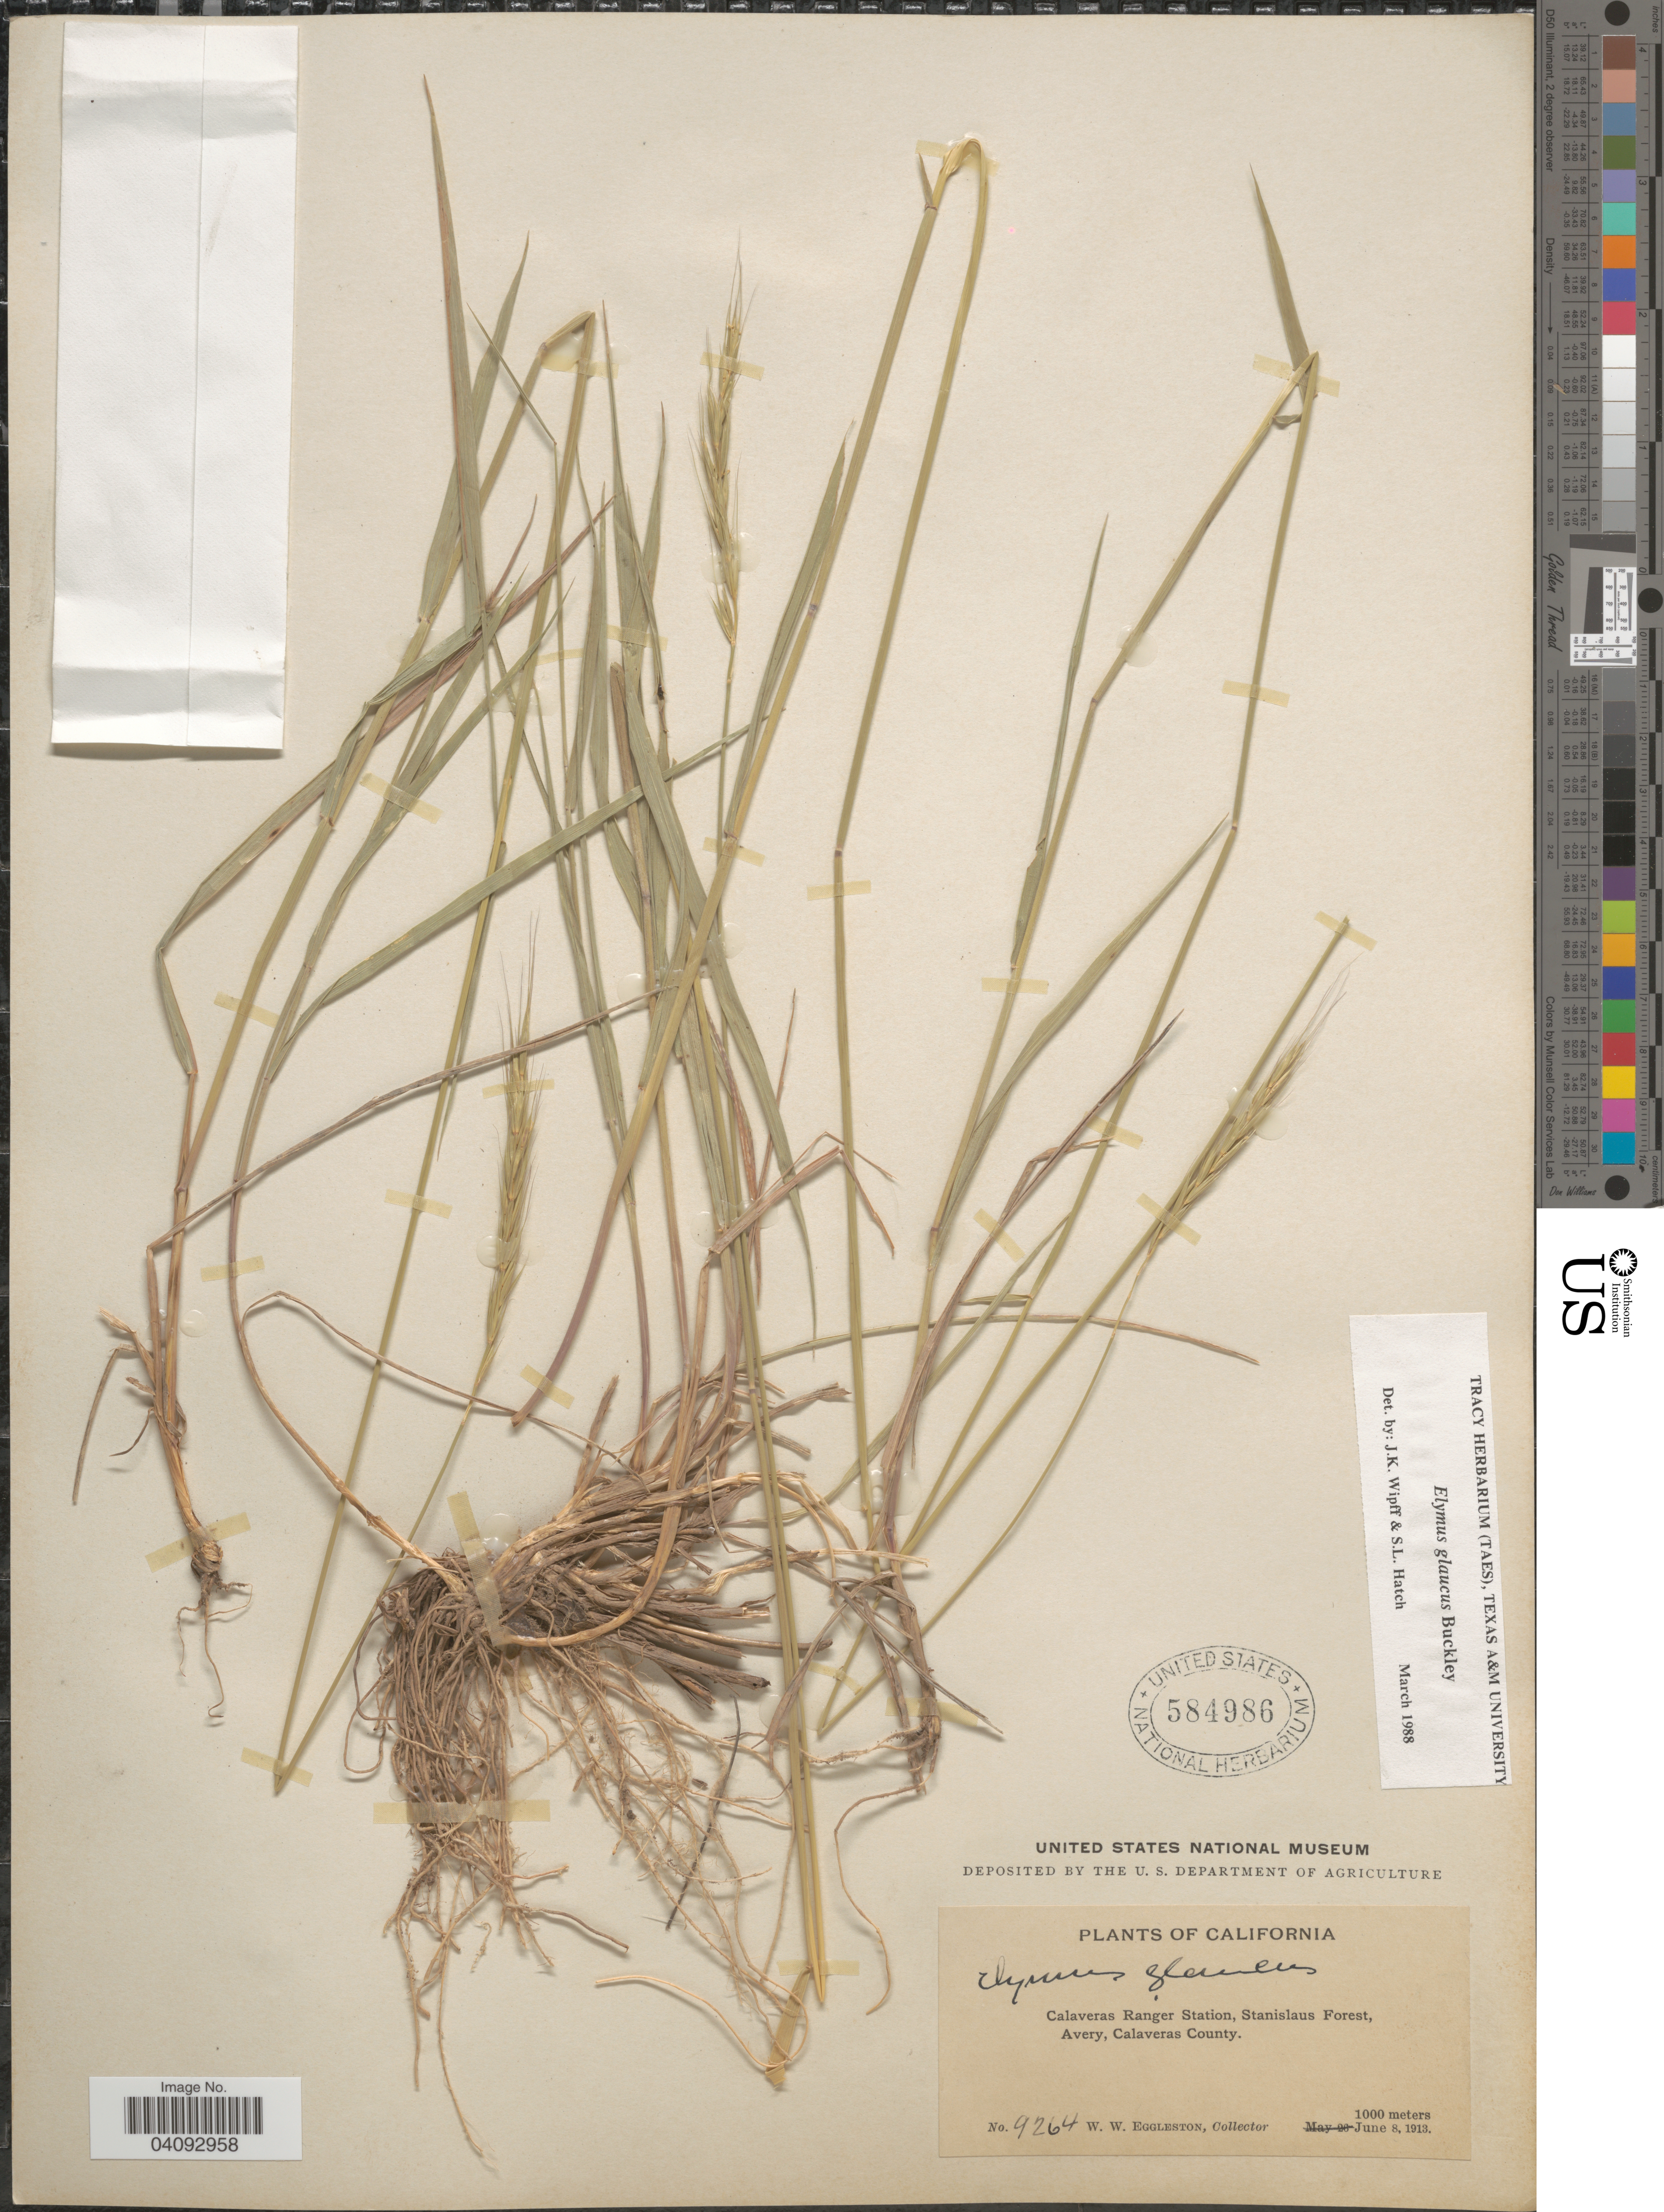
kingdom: Plantae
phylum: Tracheophyta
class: Liliopsida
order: Poales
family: Poaceae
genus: Elymus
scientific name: Elymus glaucus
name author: Buckley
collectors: W. W. Eggleston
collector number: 9264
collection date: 1913-06-08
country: United States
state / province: California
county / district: Calaveras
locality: Calaveras Ranger Station, Stanislaus Forest, Avery, Calaveras County.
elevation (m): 1000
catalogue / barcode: US 584986